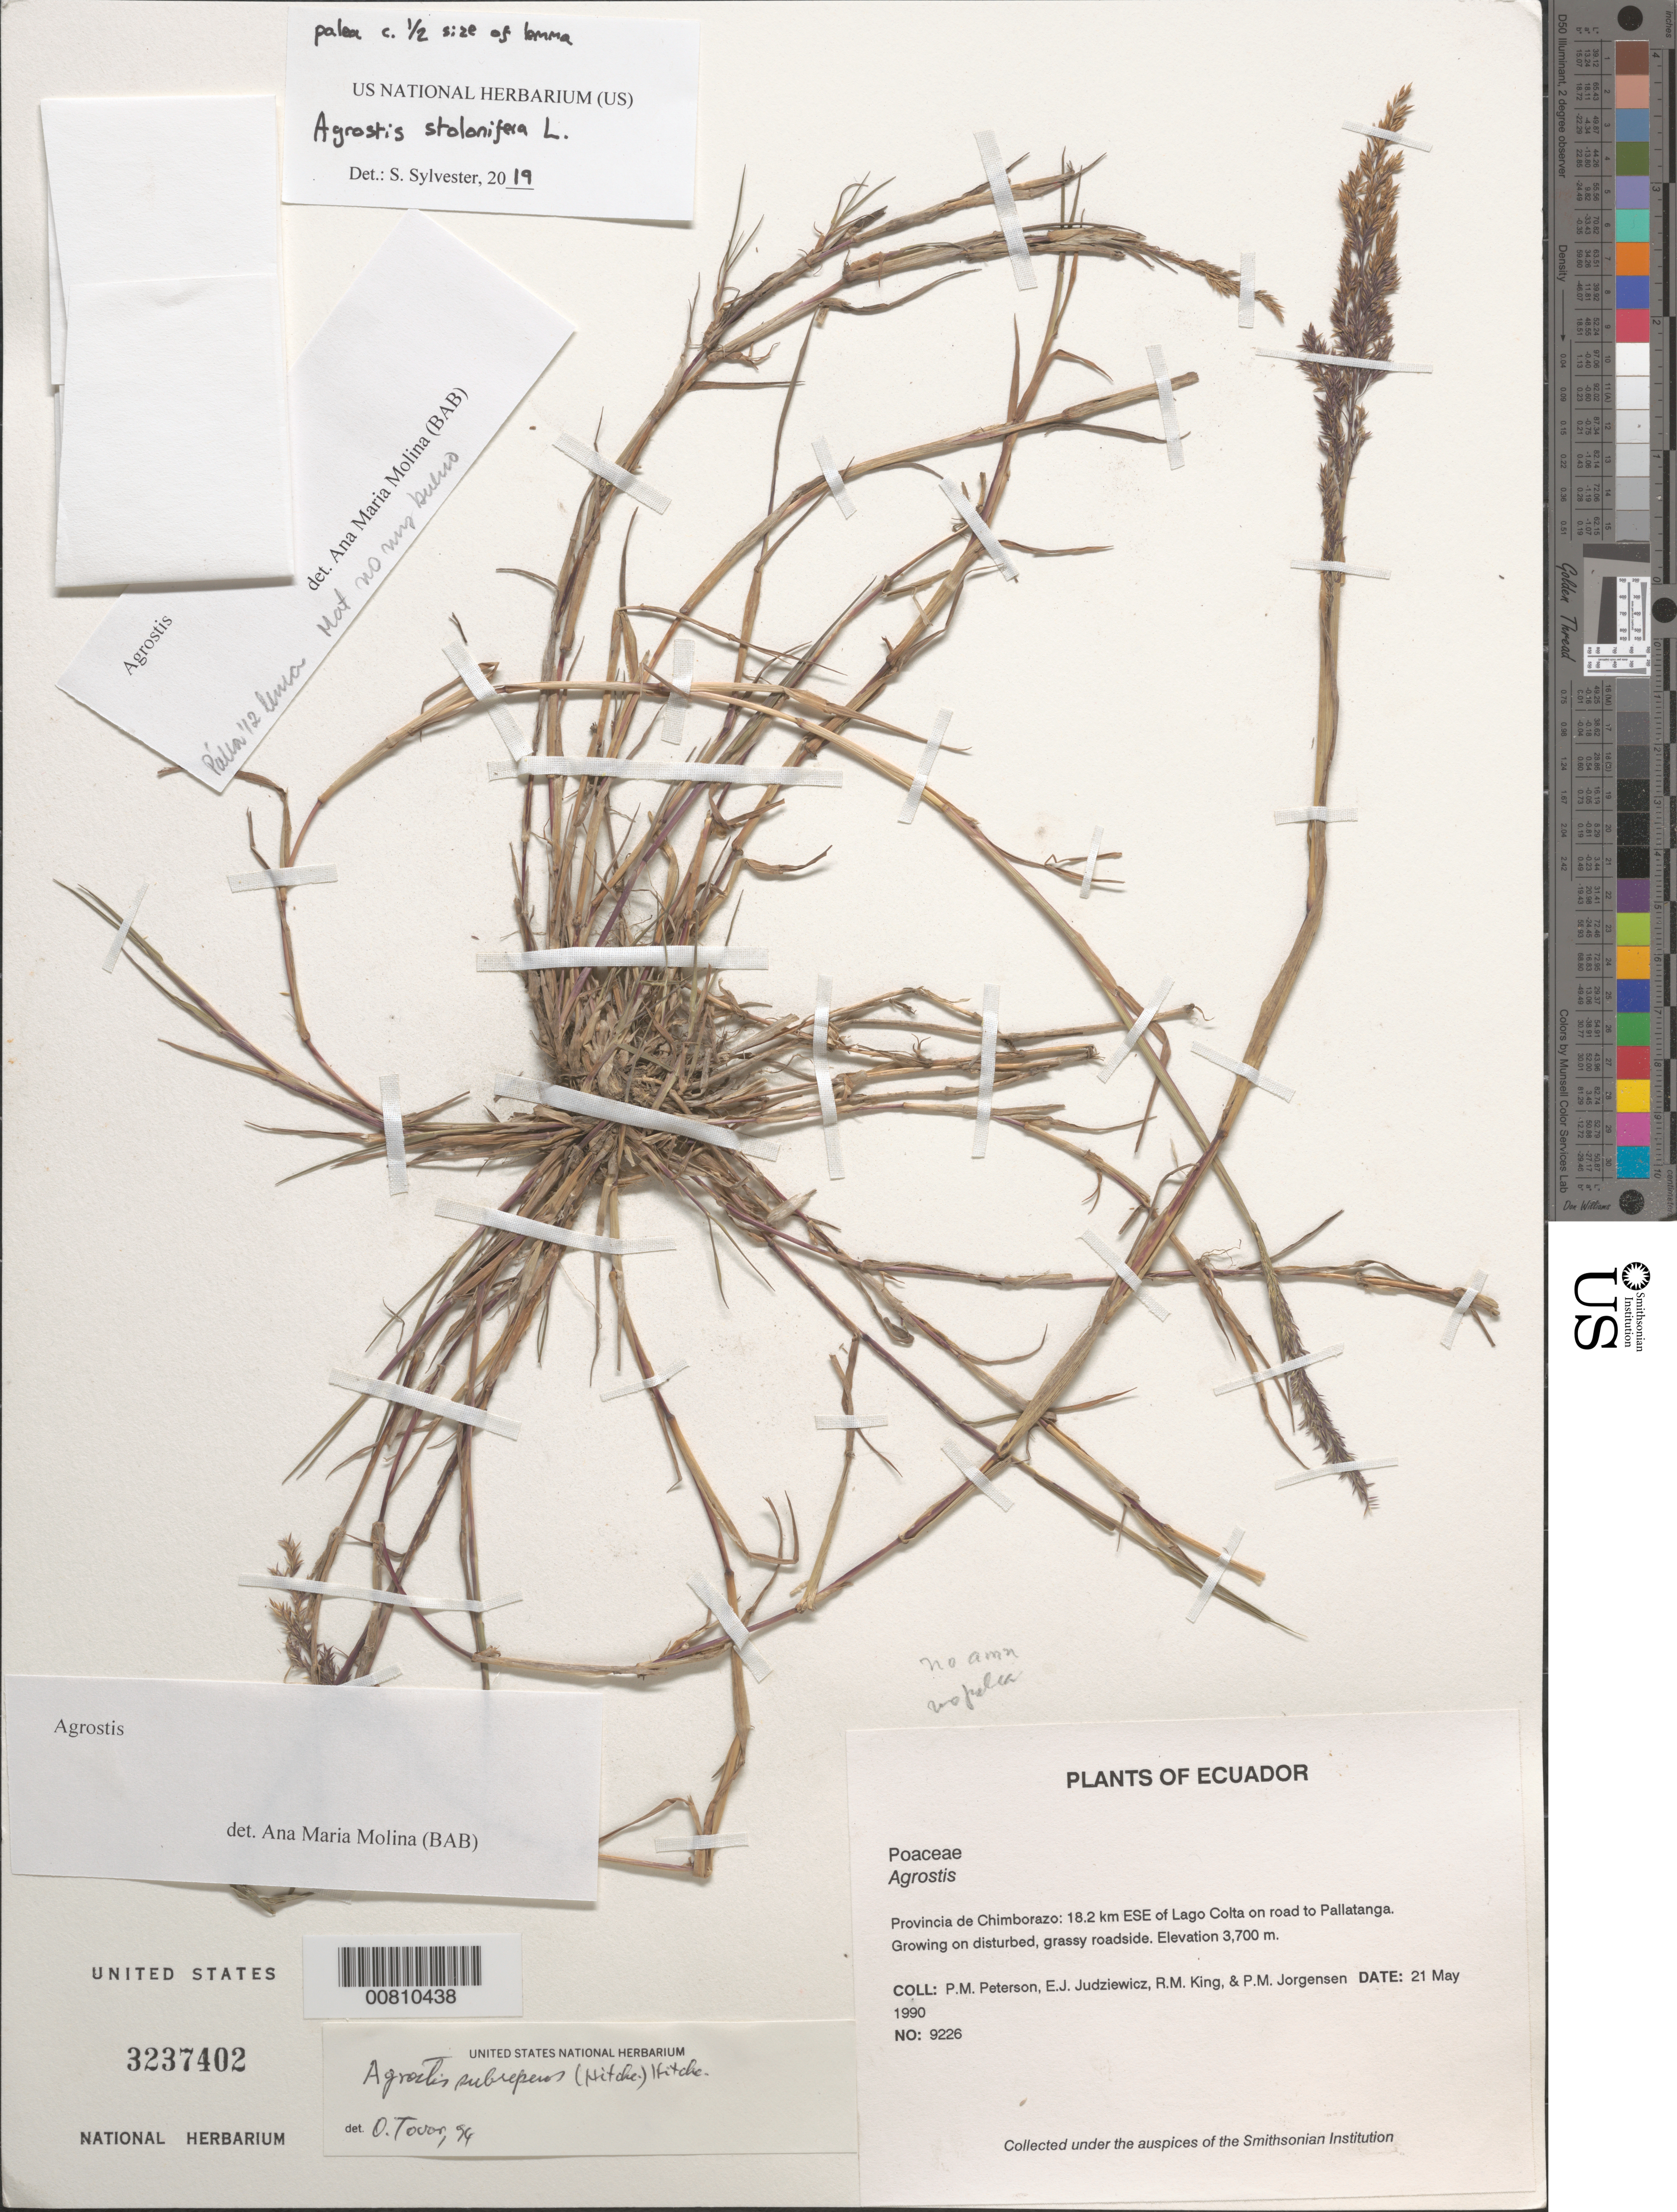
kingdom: Plantae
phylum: Tracheophyta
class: Liliopsida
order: Poales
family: Poaceae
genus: Agrostis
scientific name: Agrostis stolonifera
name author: L.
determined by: Sylvester, Steven P.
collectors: P. M. Peterson, E. J. Judziewicz, R. M. King & P. M. Jørgensen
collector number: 09226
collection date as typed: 21 May 1990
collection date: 1990-05-21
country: Ecuador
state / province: Chimborazo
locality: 18.2 km ESE of Lago Colta on road to Pallatanga.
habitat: Growing on disturbed, grassy roadside.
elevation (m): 3700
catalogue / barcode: US 3237402